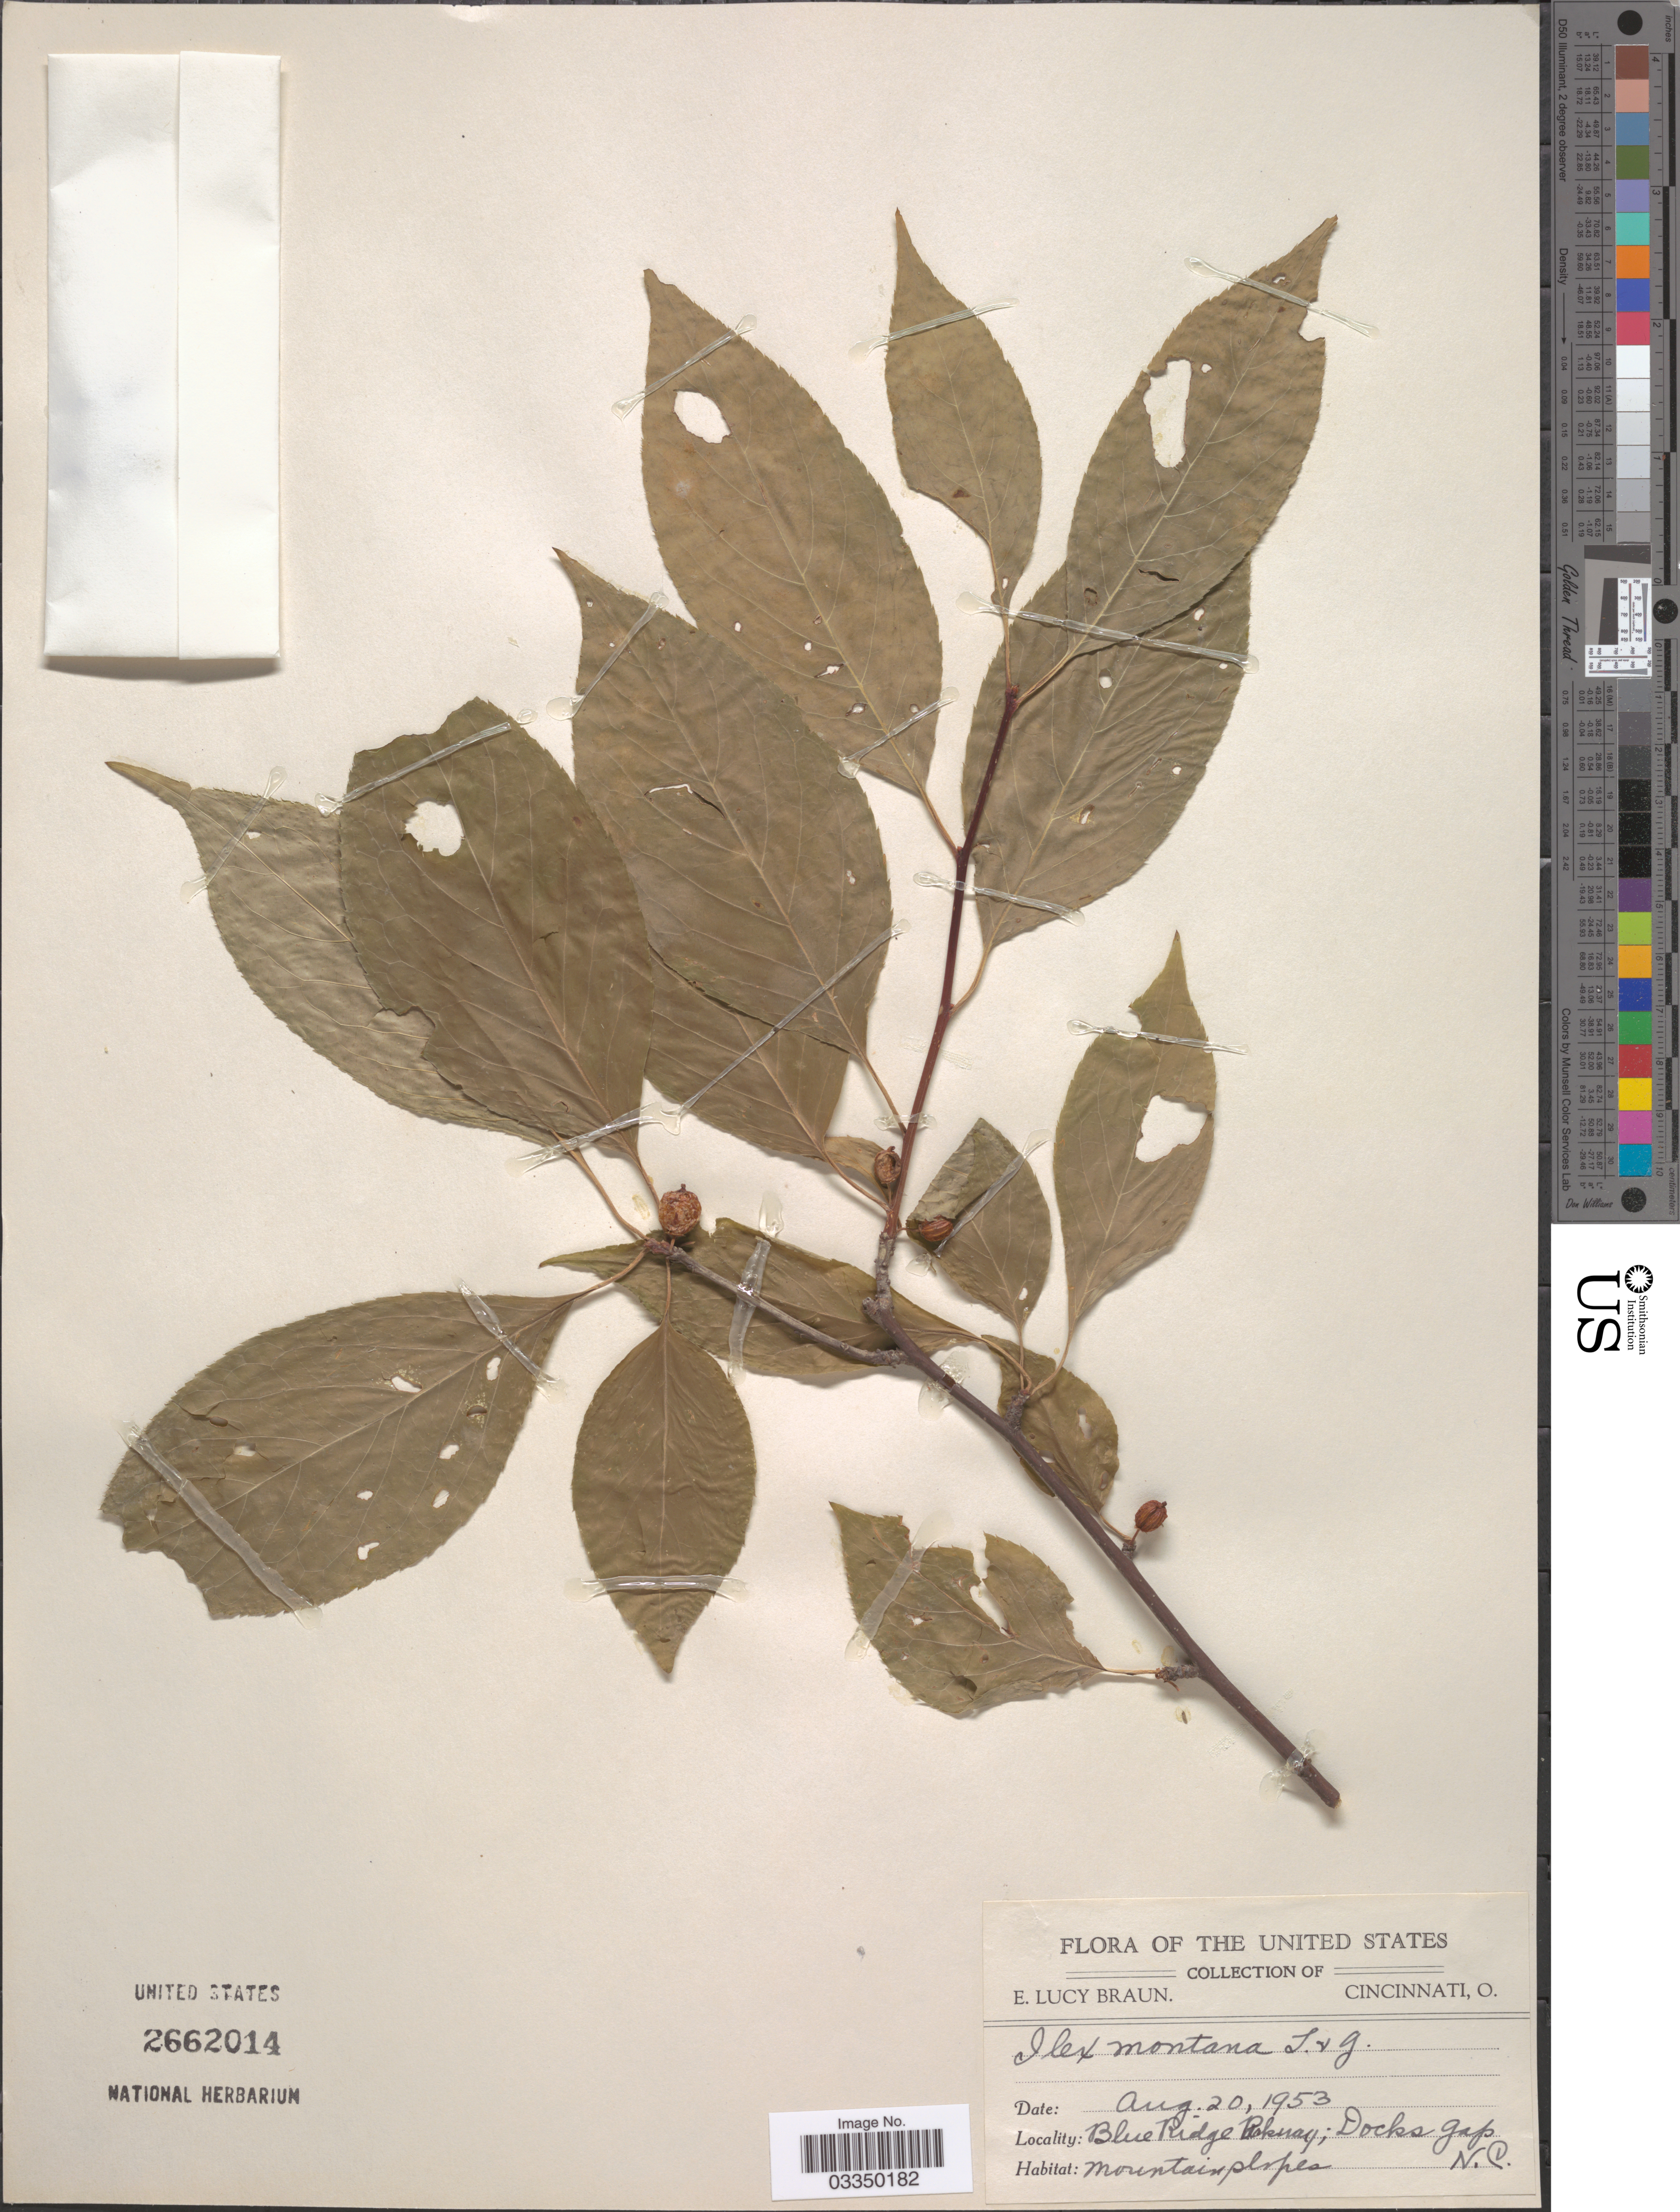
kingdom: Plantae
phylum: Tracheophyta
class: Magnoliopsida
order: Aquifoliales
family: Aquifoliaceae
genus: Ilex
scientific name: Ilex montana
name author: Torr. & A. Gray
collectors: E. L. Braun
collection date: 1953-08-20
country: United States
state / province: North Carolina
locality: Blue Ridge Parkway; Docks gap. Mountain slopes.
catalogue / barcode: US 2662014